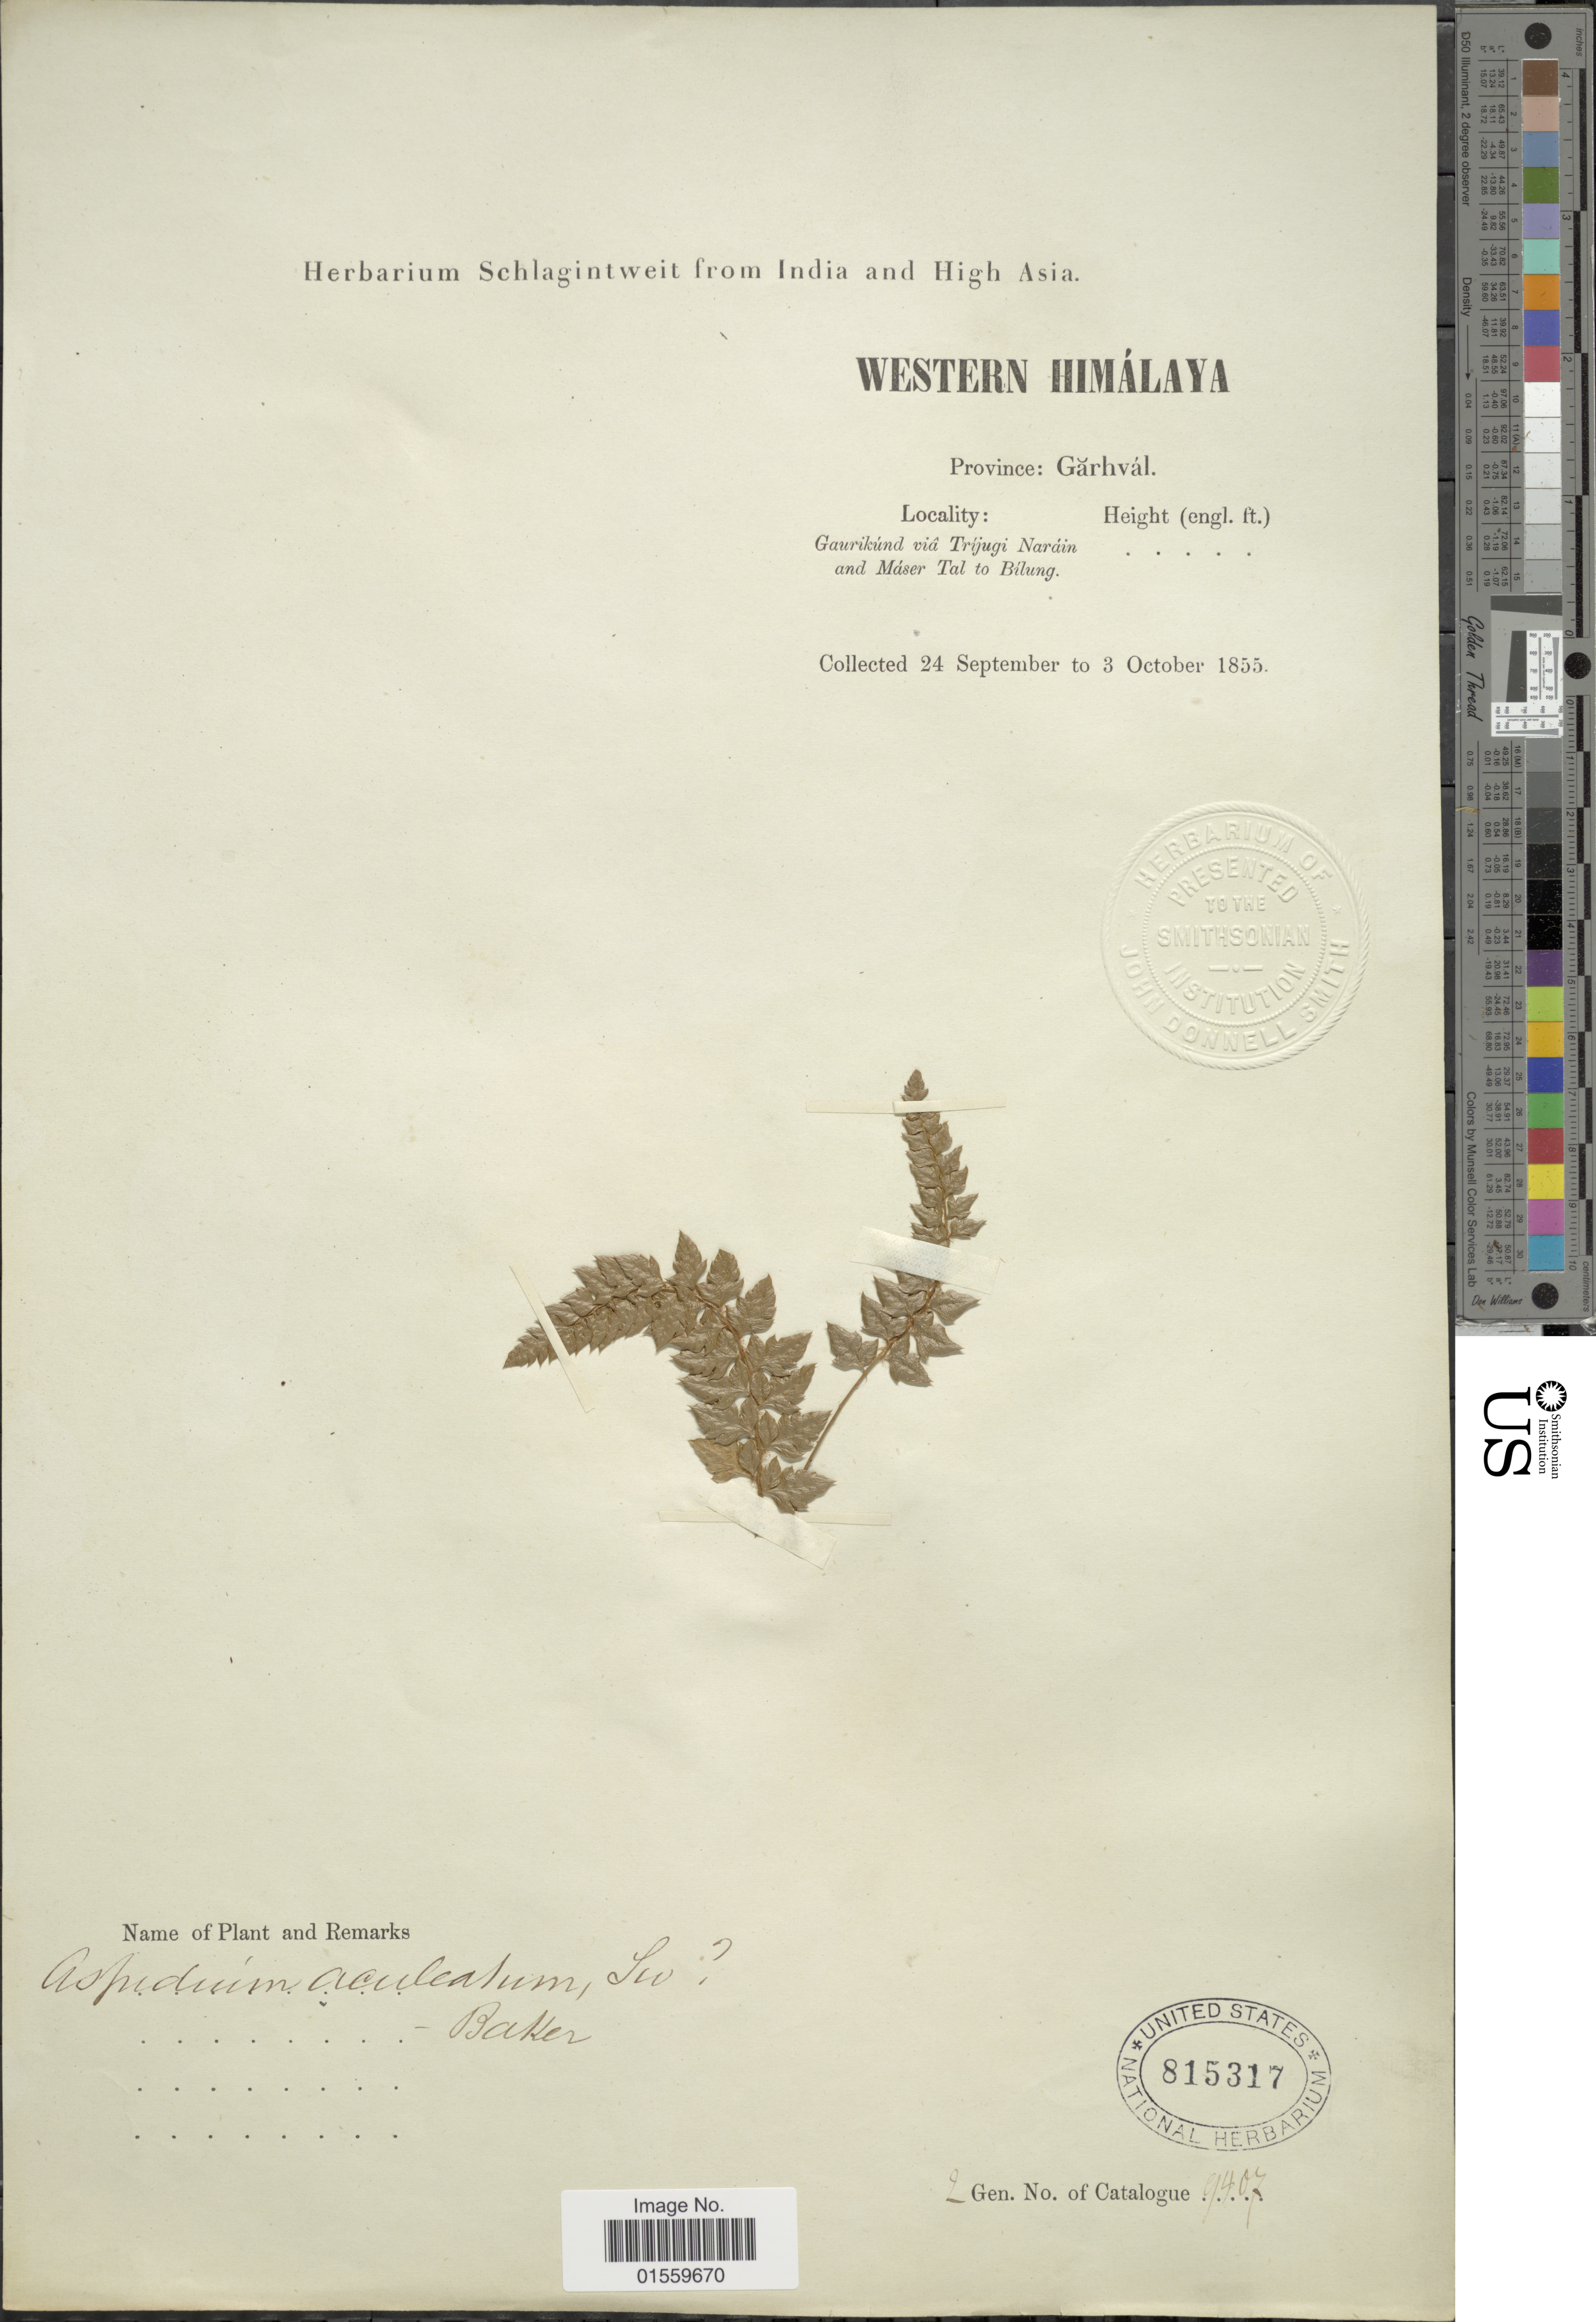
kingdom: Plantae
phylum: Tracheophyta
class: Polypodiopsida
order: Polypodiales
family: Dryopteridaceae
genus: Polystichum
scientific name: Polystichum stimulans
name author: (Kunze ex Mett.) Bedd.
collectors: Herbarium Schlagintweit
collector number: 9407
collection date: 1855-09-24/1855-10-03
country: India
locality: Western Himalaya, Province: Garhval, Locality: Gaurikund via Trijugi Narain and Maser Tal to Bilung.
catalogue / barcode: US 815317